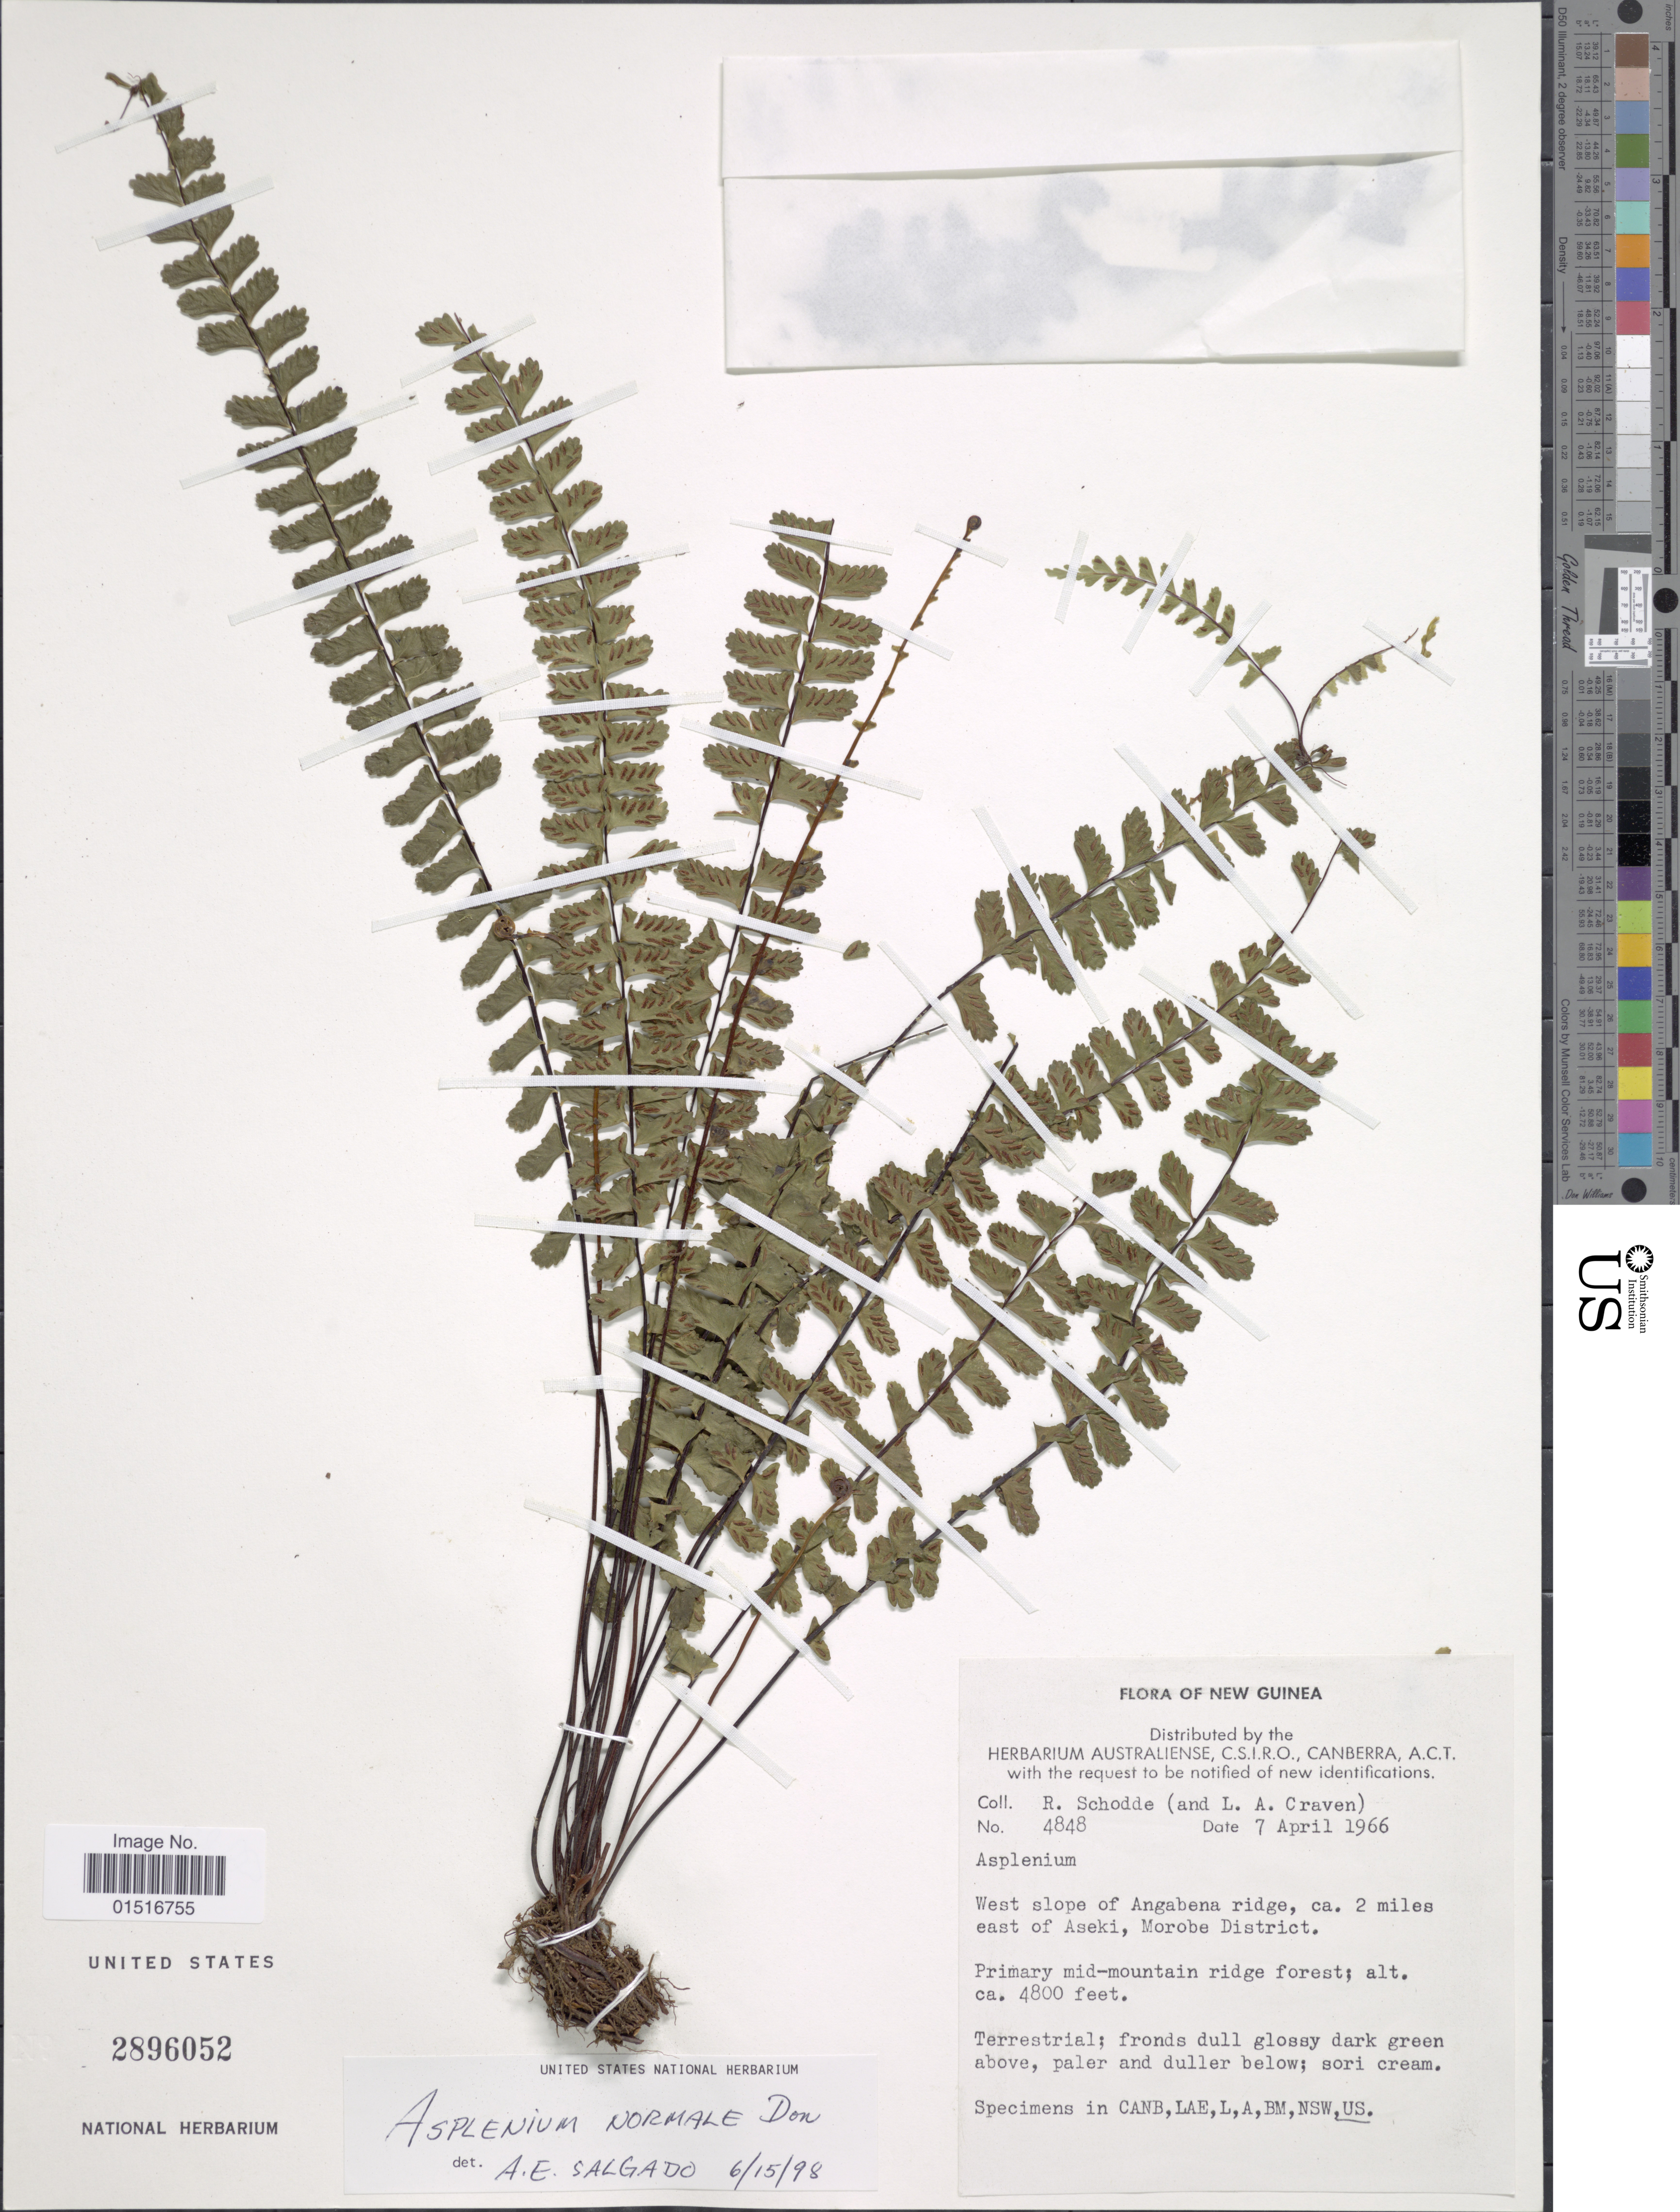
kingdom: Plantae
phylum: Tracheophyta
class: Polypodiopsida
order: Polypodiales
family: Aspleniaceae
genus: Asplenium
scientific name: Asplenium normale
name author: D. Don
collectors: R. Schodde & L. A. Craven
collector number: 4848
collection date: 1966-04-07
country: Papua New Guinea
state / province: Morobe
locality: New Guinea. West slope of Angabena ridge, ca. 2 miles east of Aseki. Primary mid-mountain ridge forest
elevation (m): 1463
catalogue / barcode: US 2896052